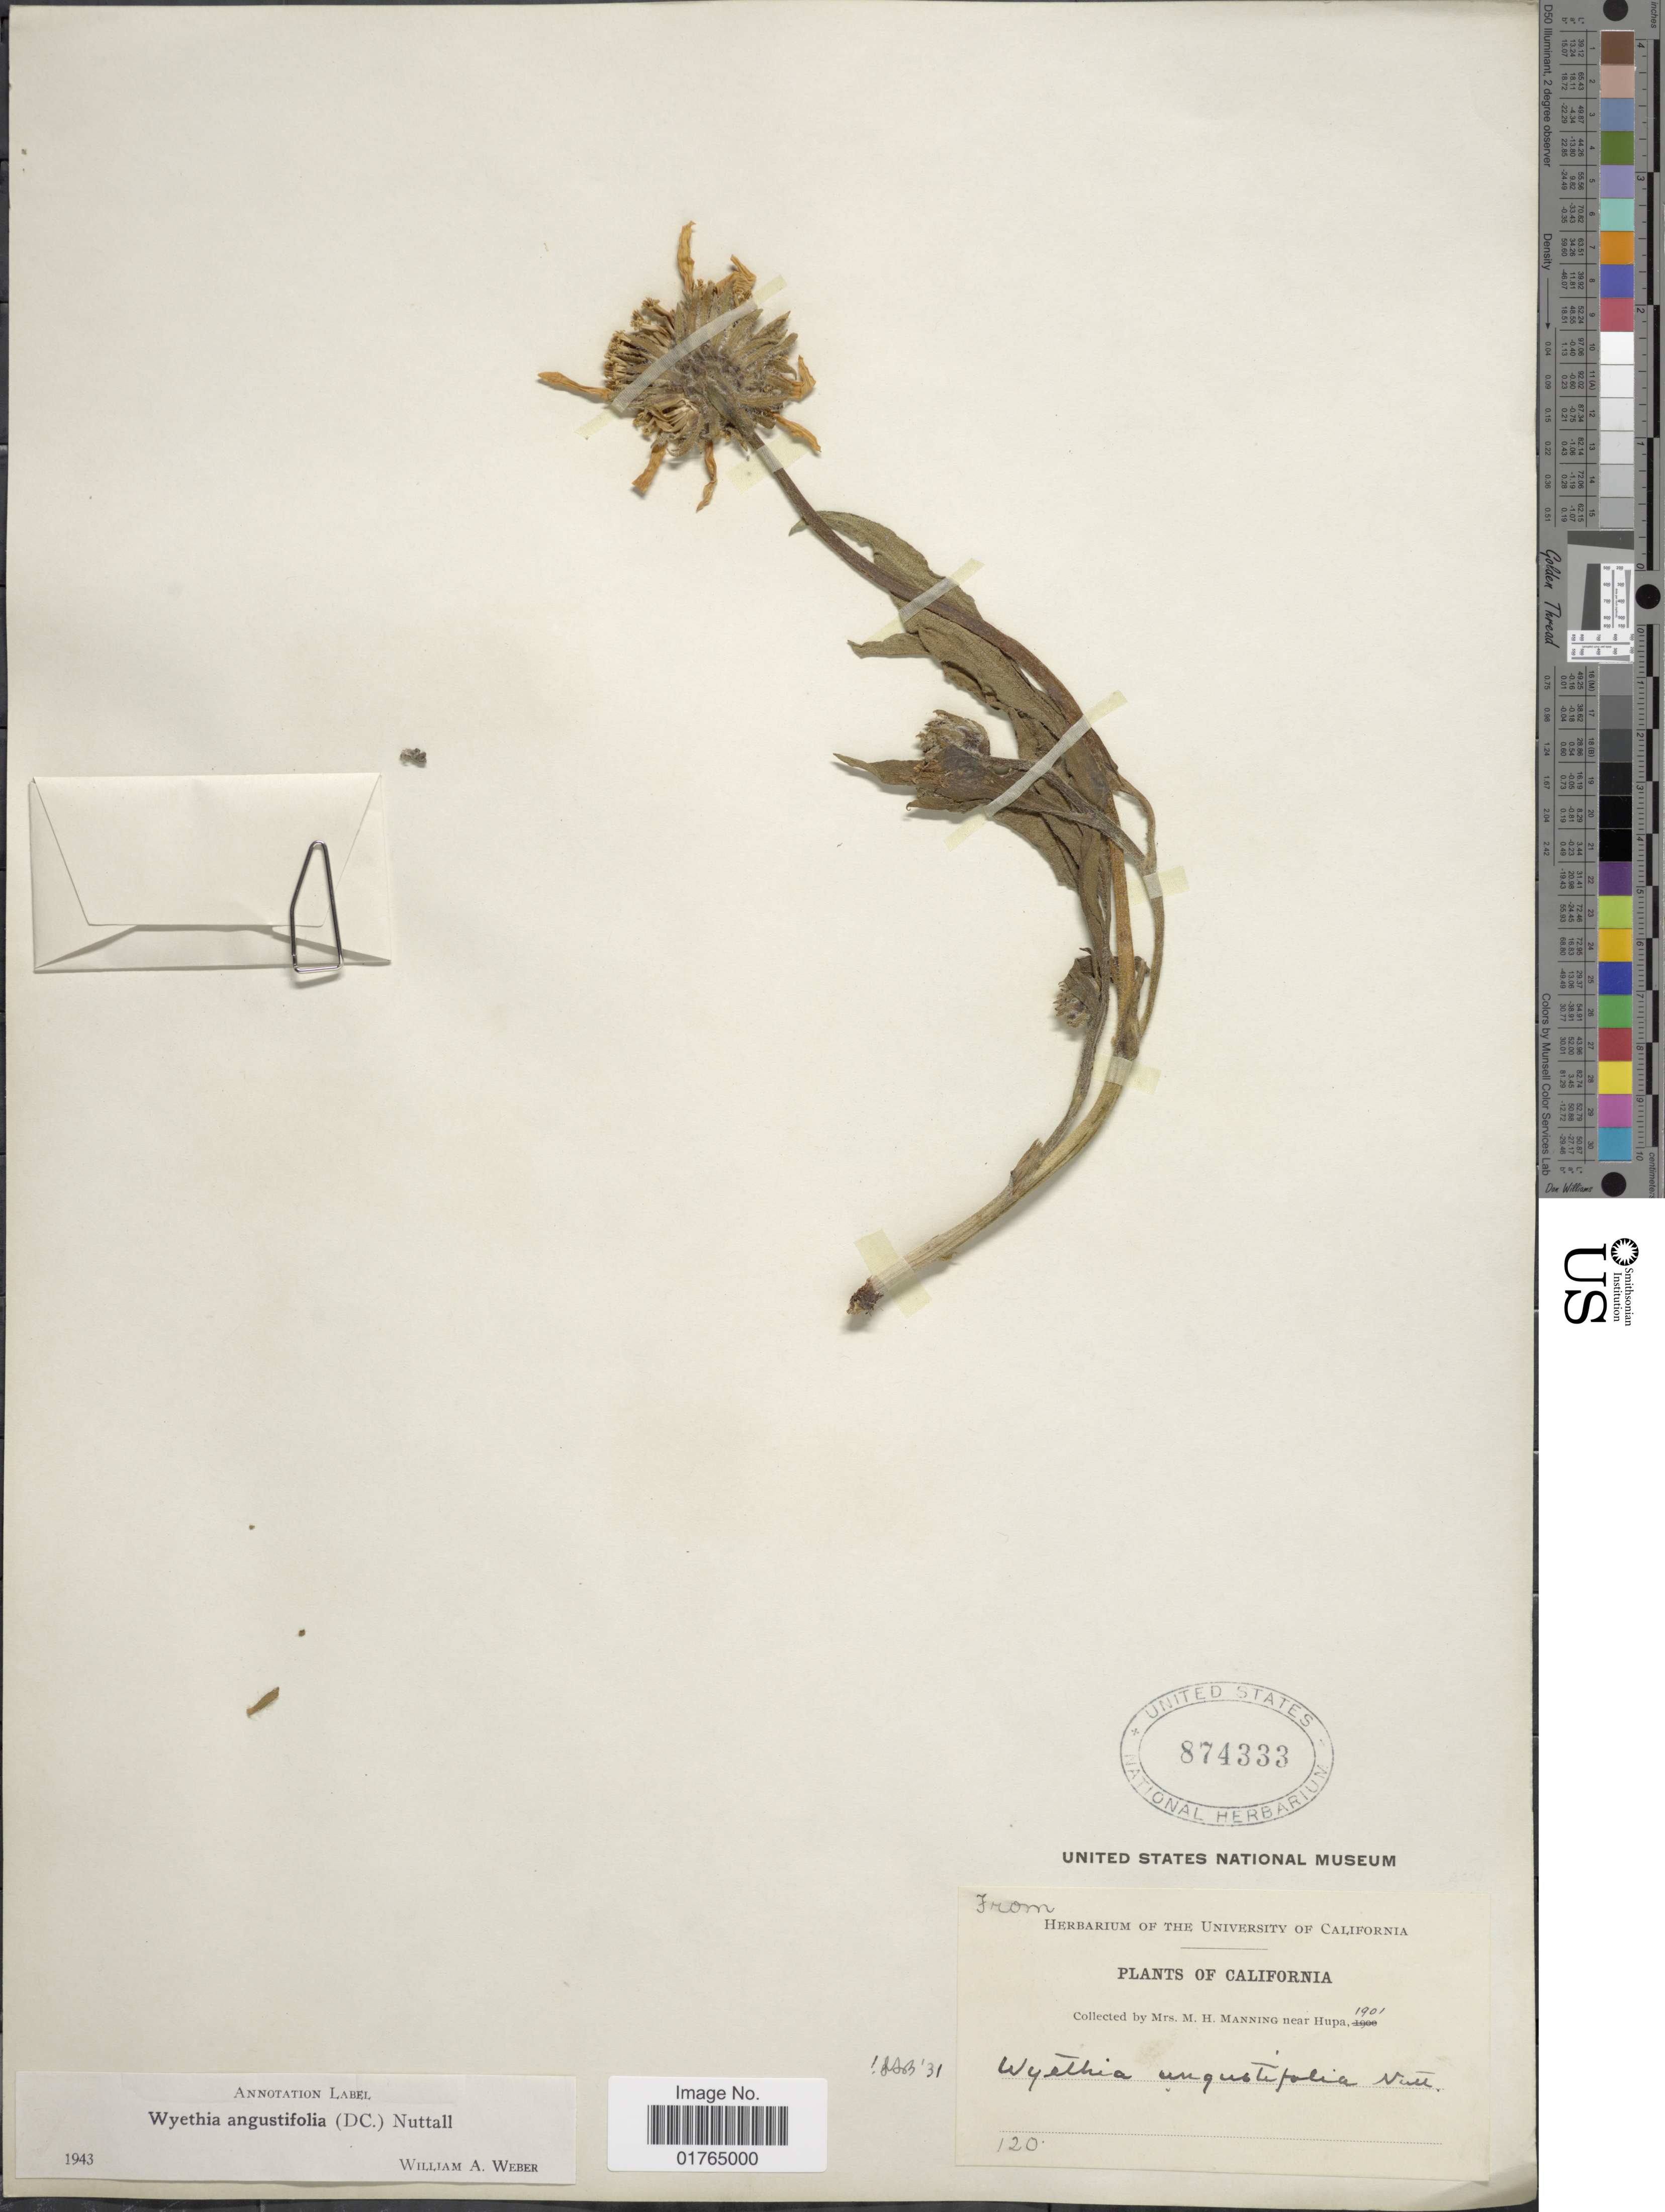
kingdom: Plantae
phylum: Tracheophyta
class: Magnoliopsida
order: Asterales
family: Asteraceae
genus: Wyethia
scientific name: Wyethia angustifolia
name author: (DC.) Nutt.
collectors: M. Manning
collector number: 120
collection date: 1901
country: United States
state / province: California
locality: Near Hupa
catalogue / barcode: US 874333